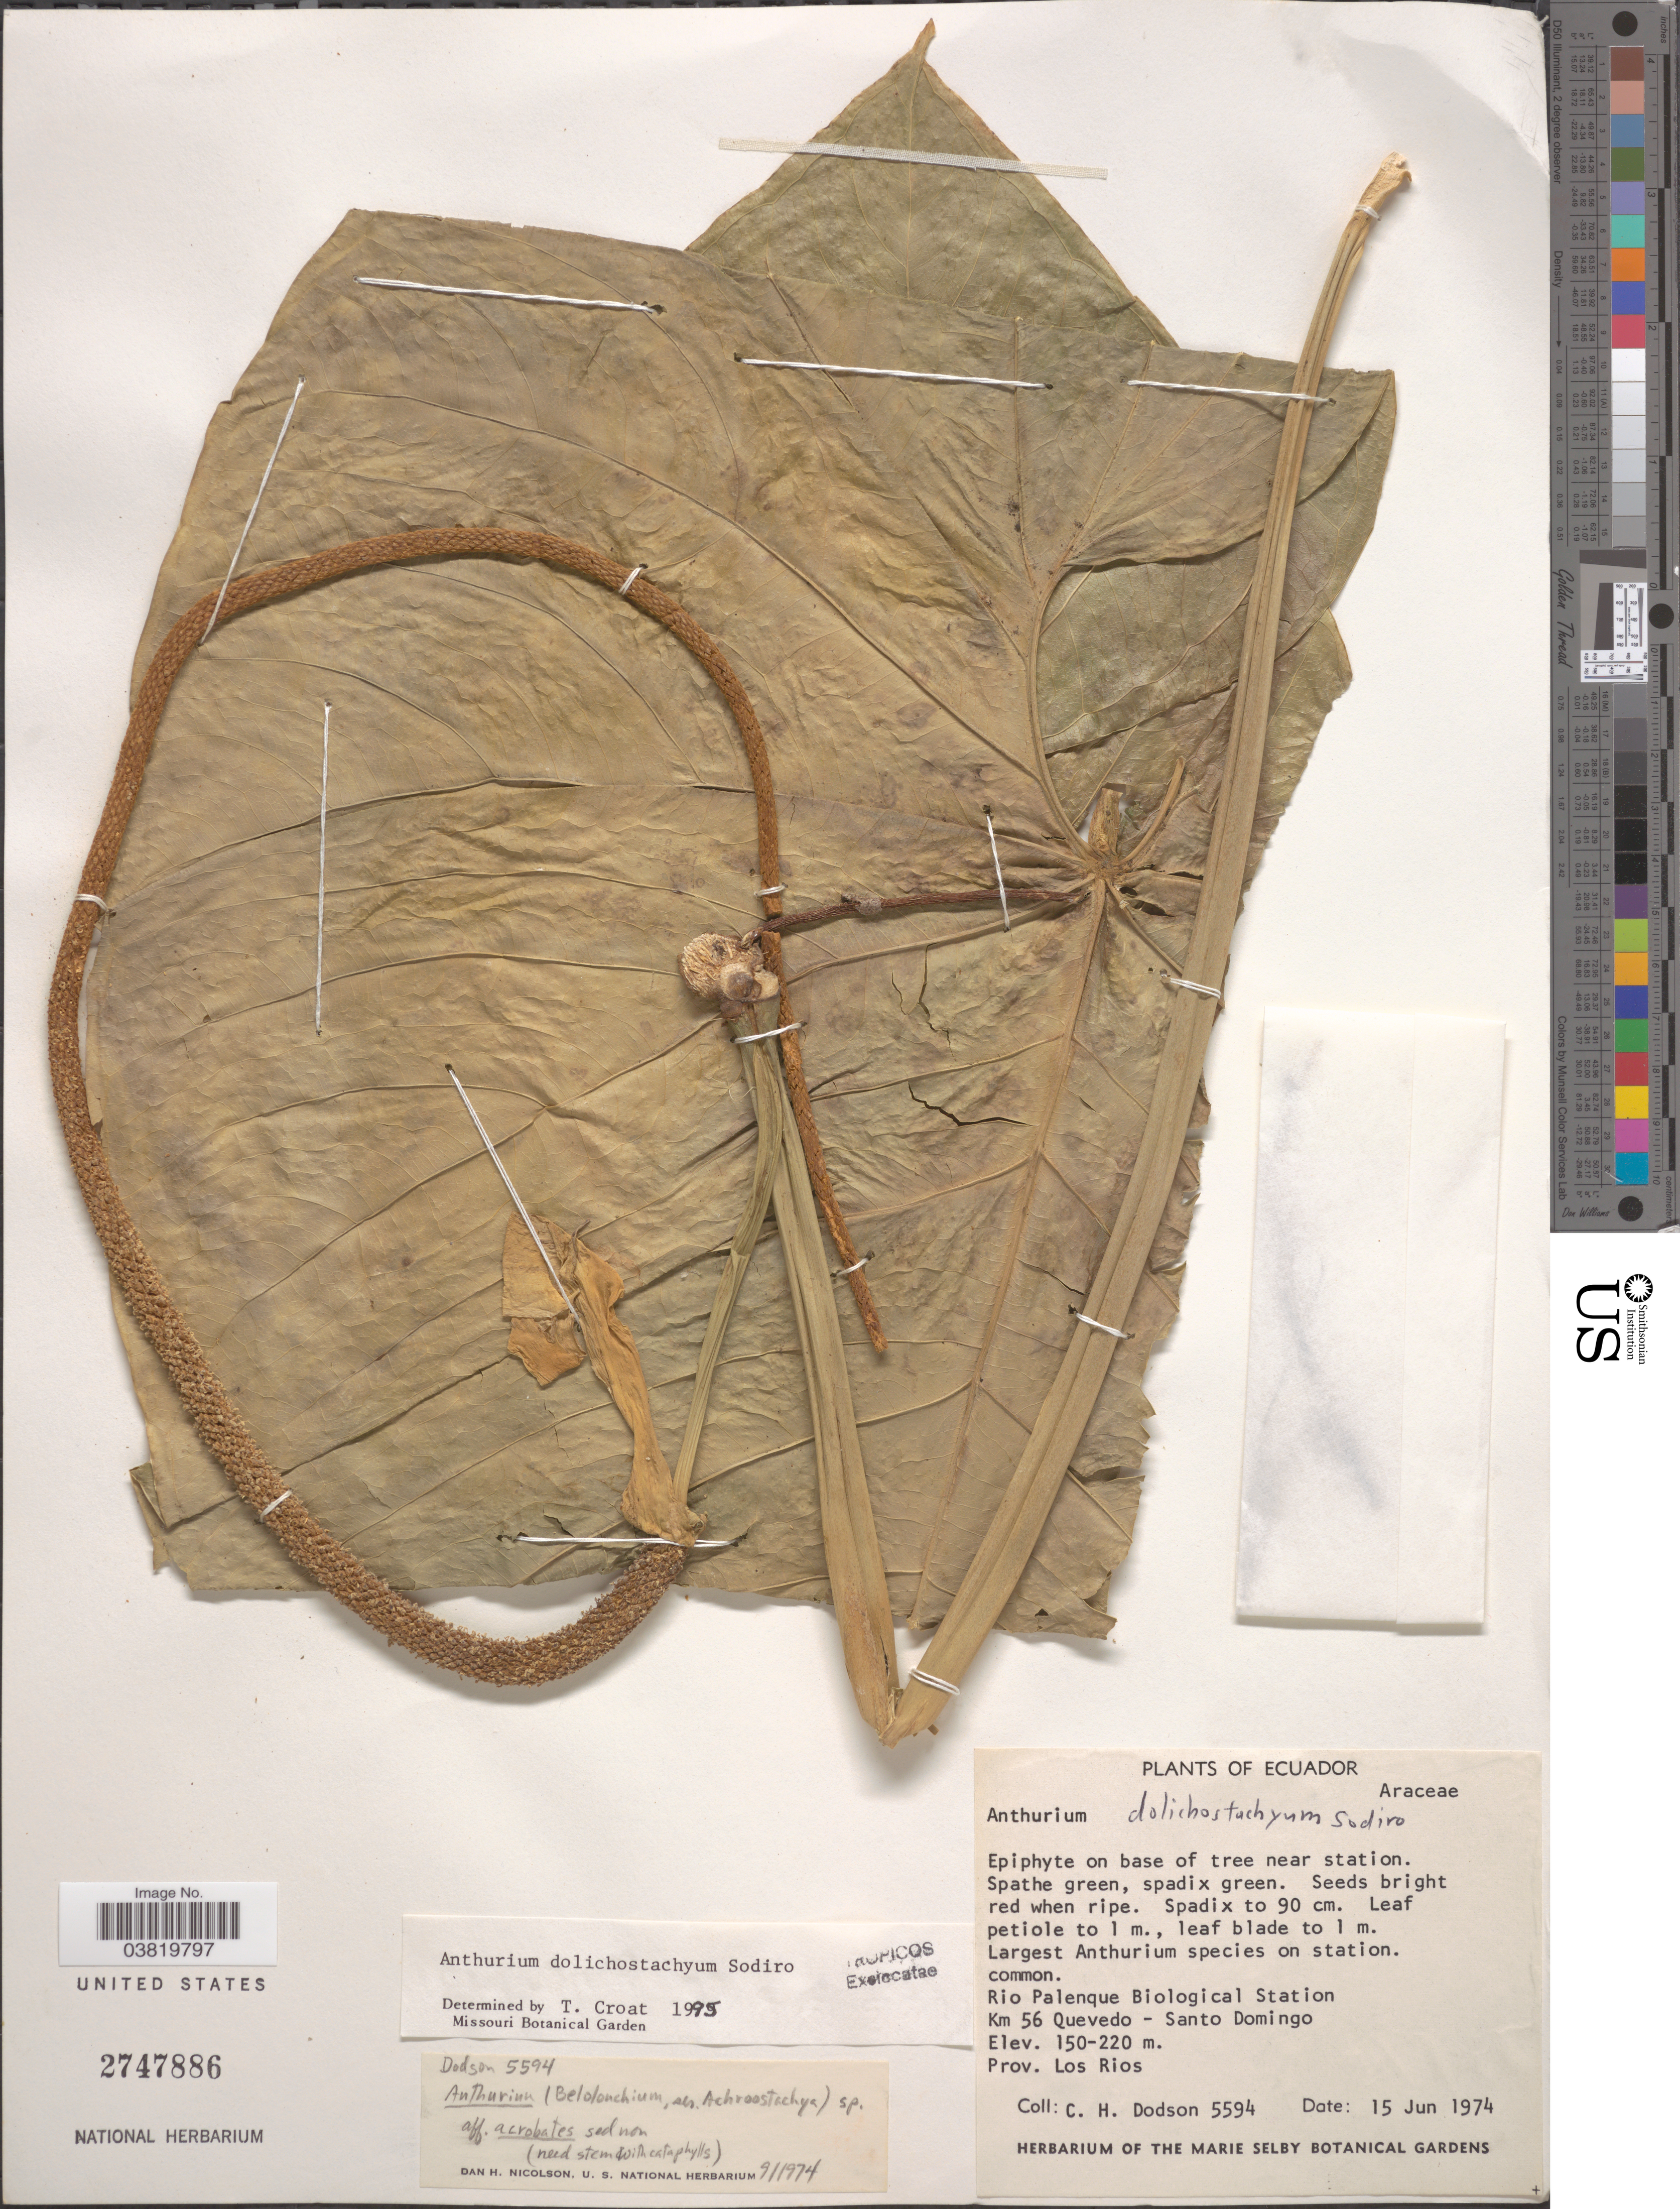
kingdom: Plantae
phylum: Tracheophyta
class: Liliopsida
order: Alismatales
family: Araceae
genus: Anthurium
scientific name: Anthurium dolicostachyum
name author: Sodiro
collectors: C. H. Dodson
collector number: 5594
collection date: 1974-06-15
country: Ecuador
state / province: Los Ríos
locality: Rio Palenque Biological Station Km 56 Quevedo- Santo Domingo.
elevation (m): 150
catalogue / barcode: US 2747886